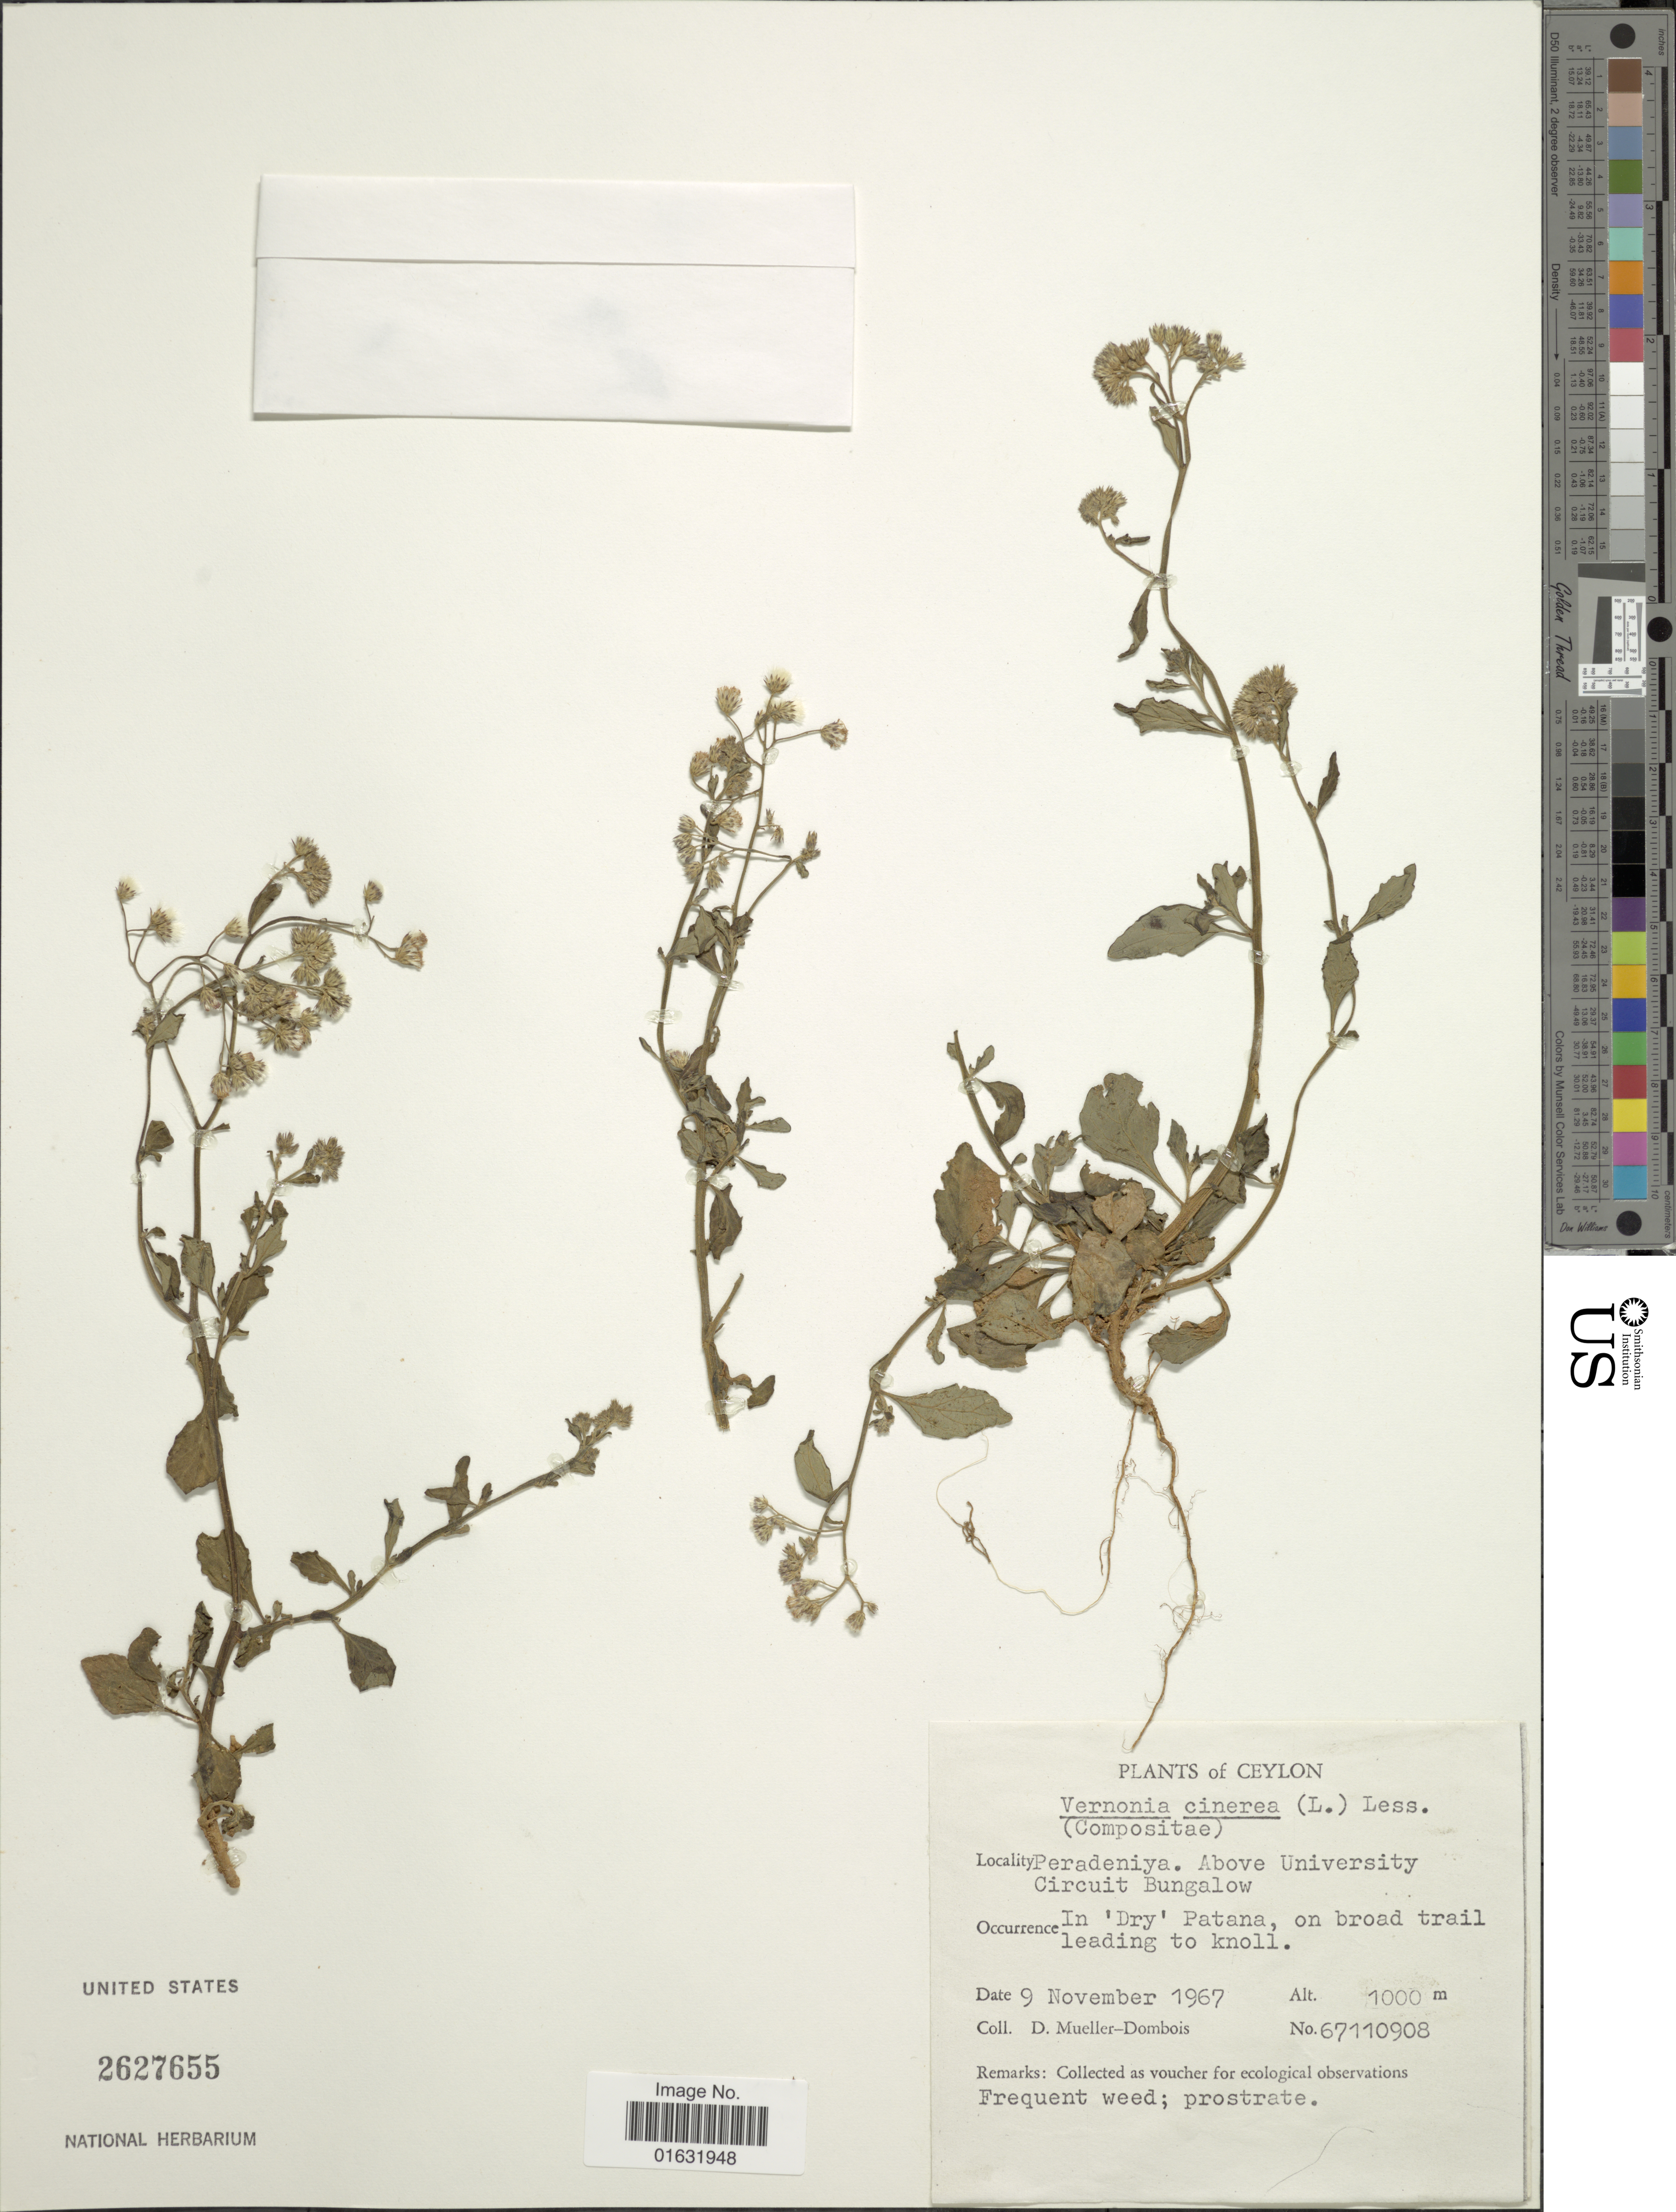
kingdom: Plantae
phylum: Tracheophyta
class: Magnoliopsida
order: Asterales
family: Asteraceae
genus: Cyanthillium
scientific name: Cyanthillium cinereum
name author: (L.) H. Rob.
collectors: D. Mueller-Dombois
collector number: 67110908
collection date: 1967-11-09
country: Sri Lanka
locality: Ceylon, Peradeniya, Above University Circuit Bungalow, on broad trail leading to knoll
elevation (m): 1000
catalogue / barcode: US 2627655